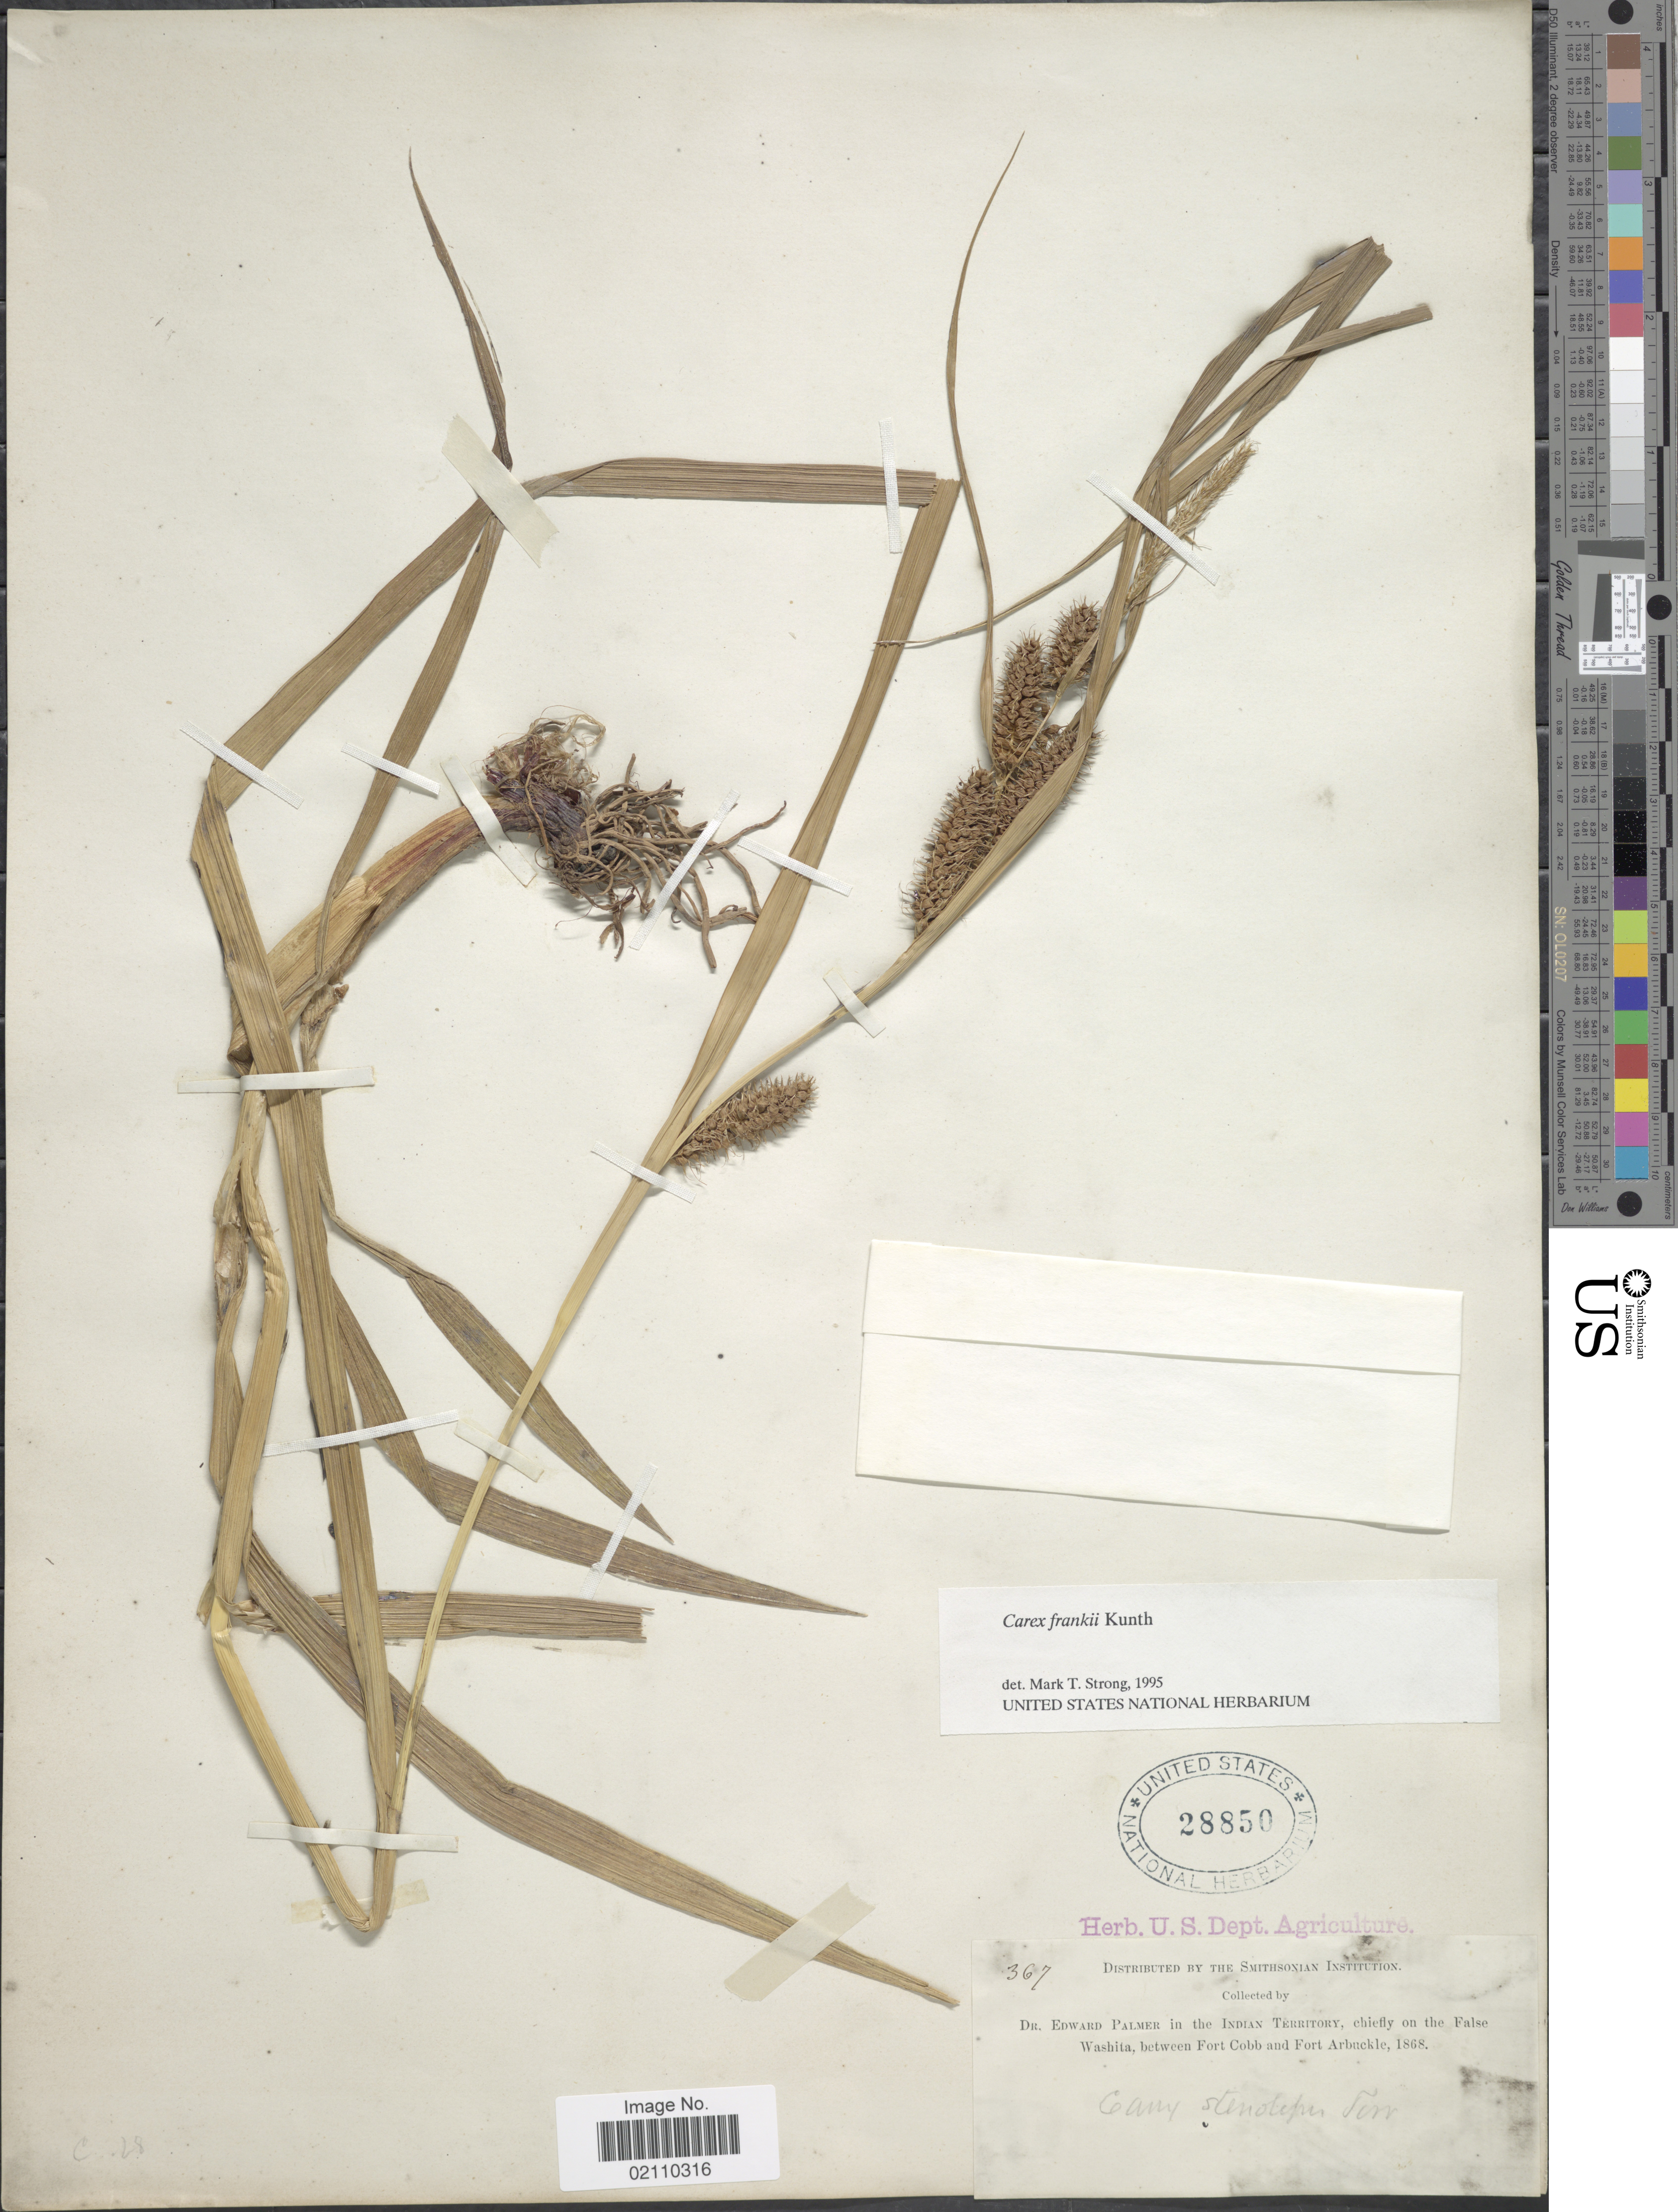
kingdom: Plantae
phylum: Tracheophyta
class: Liliopsida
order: Poales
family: Cyperaceae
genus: Carex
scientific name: Carex frankii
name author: Kunth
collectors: E. Palmer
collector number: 367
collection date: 1868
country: United States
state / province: Oklahoma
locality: Indian Territory, chiefly on the False Washinta, between Fort Cobb and Fort Arbuckle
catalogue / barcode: US 28850